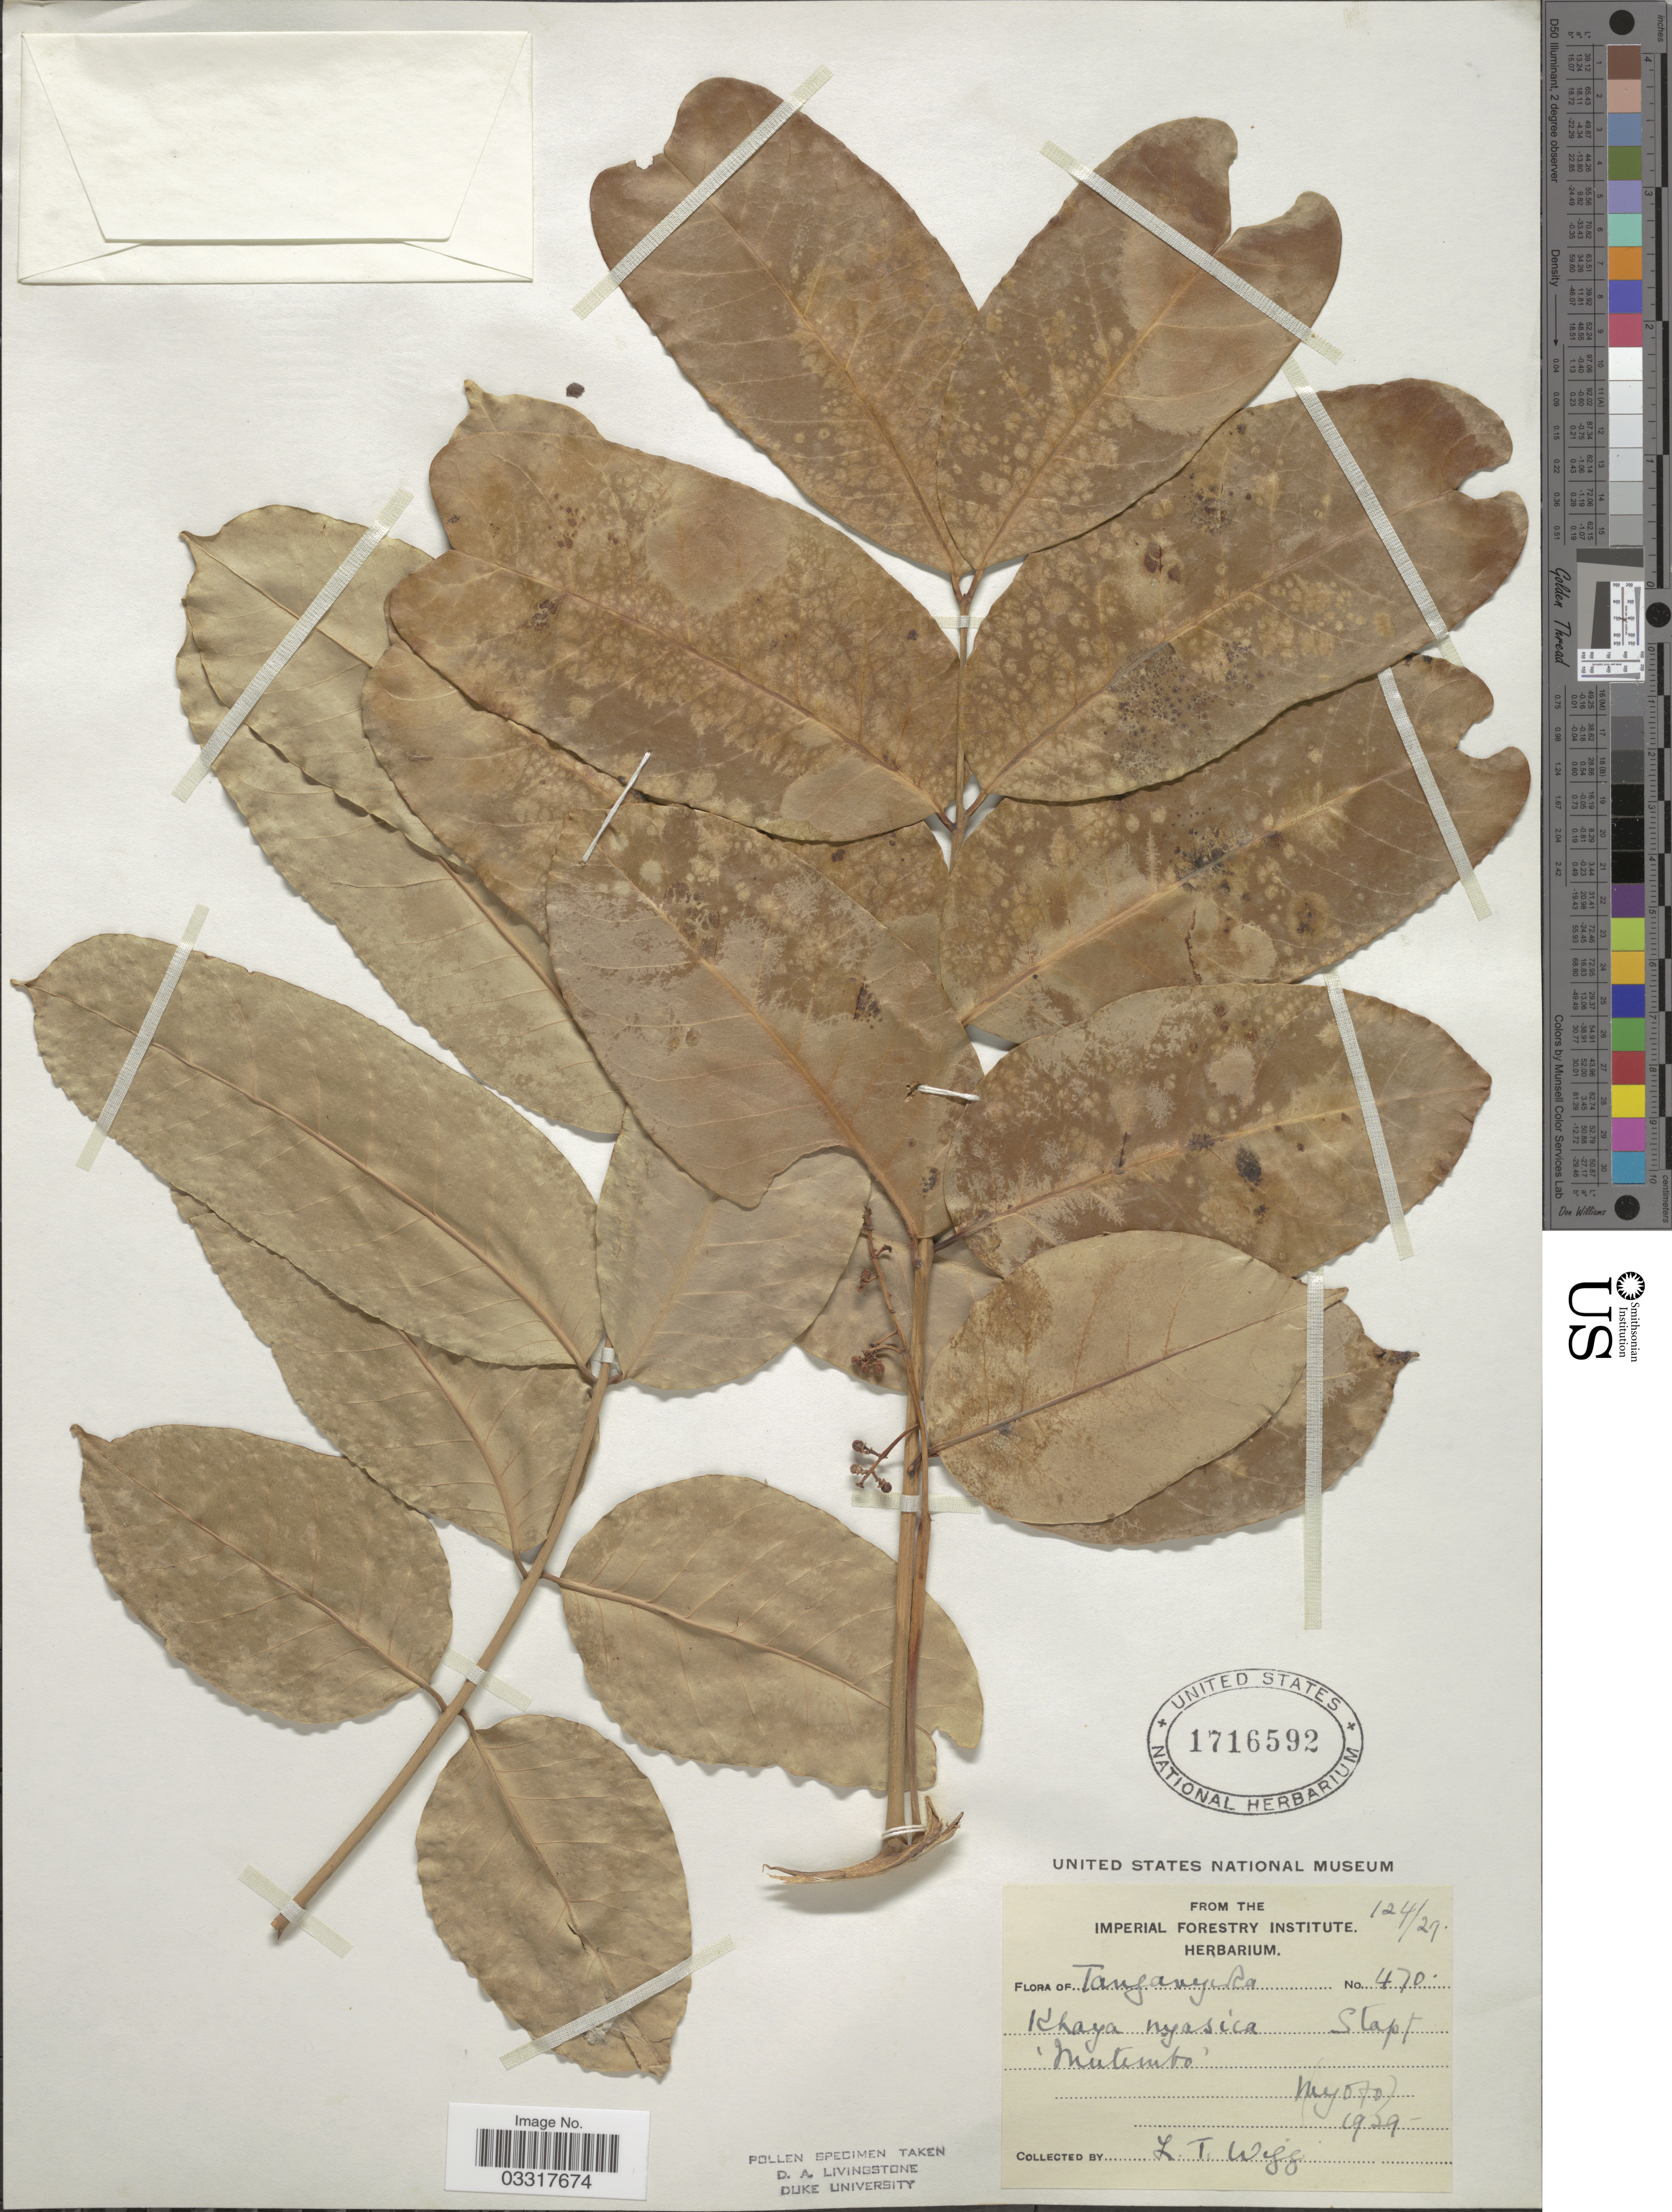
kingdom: Plantae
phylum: Tracheophyta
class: Magnoliopsida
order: Sapindales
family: Meliaceae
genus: Khaya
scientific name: Khaya nyasica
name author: Stapf ex E.G. Baeker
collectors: L. Wigg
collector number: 124/27/470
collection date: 1929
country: Tanzania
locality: Tanganyika.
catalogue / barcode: US 1716592